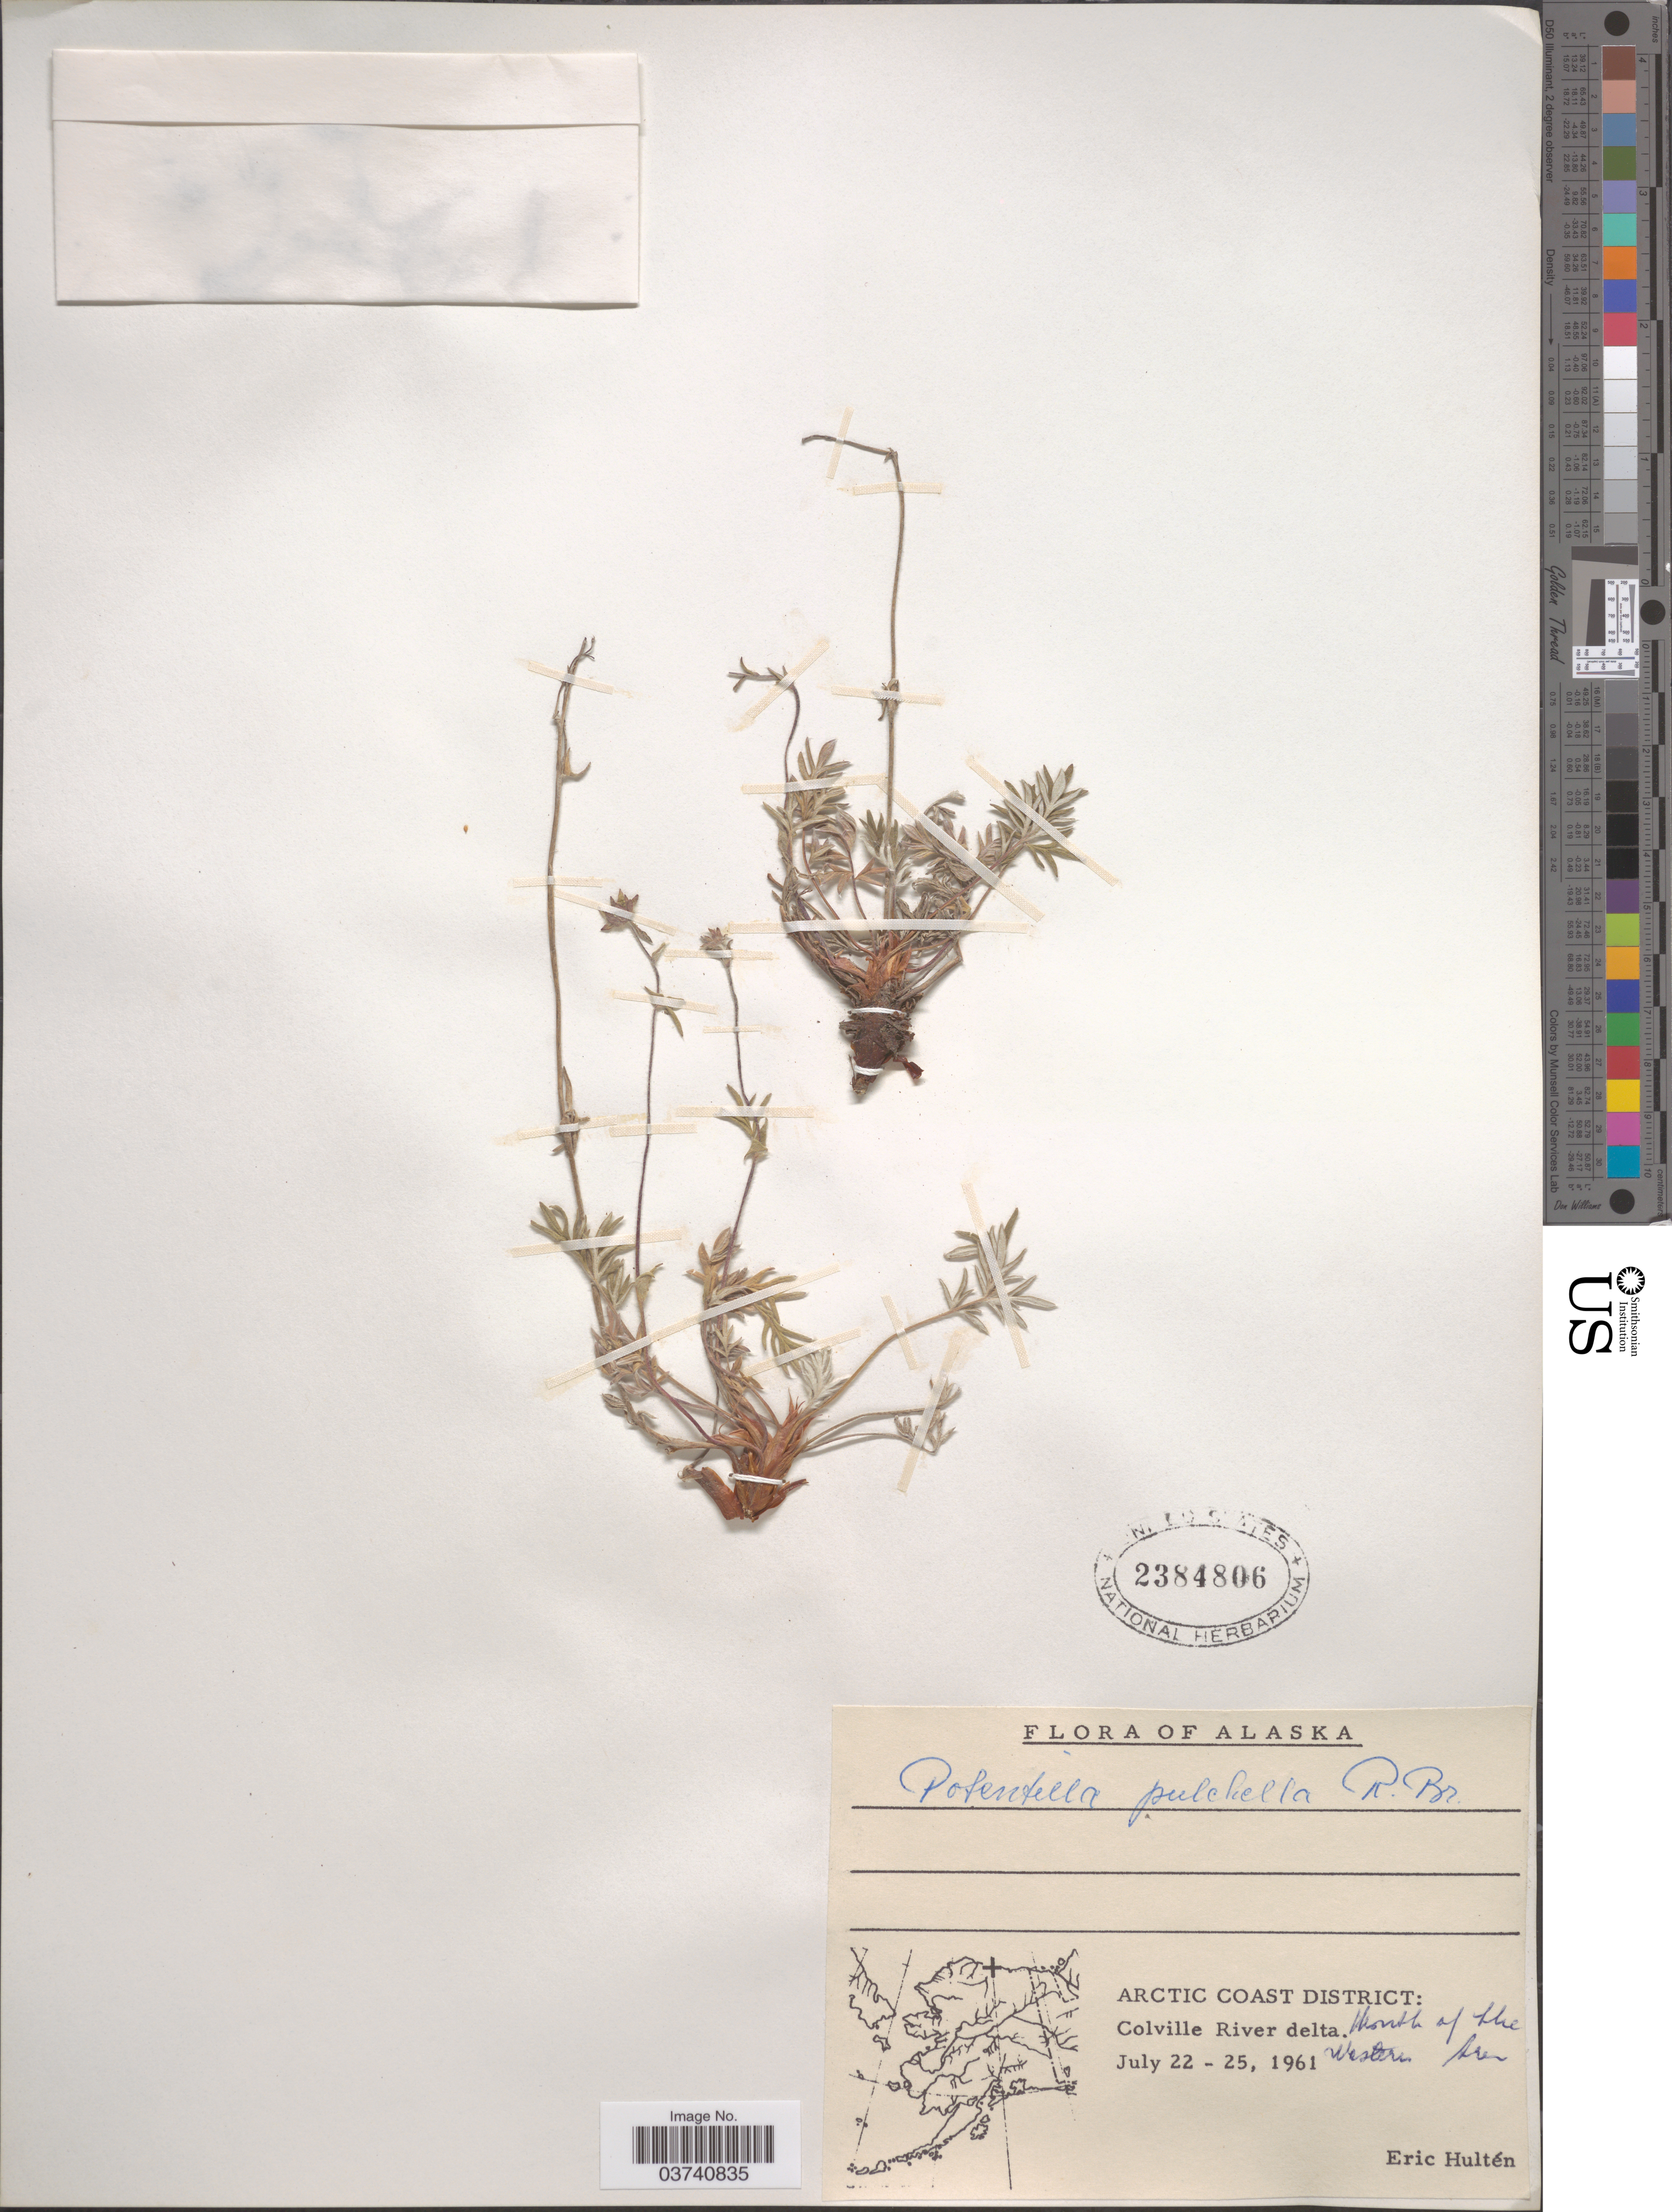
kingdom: Plantae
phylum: Tracheophyta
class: Magnoliopsida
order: Rosales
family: Rosaceae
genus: Potentilla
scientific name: Potentilla pulchella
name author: R. Br.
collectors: E. G. Hultén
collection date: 1961-07-22/1961-07-25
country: United States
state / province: Alaska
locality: Arctic Coast District: Colville River delta. Mouth of the Western Area.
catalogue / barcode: US 2384806